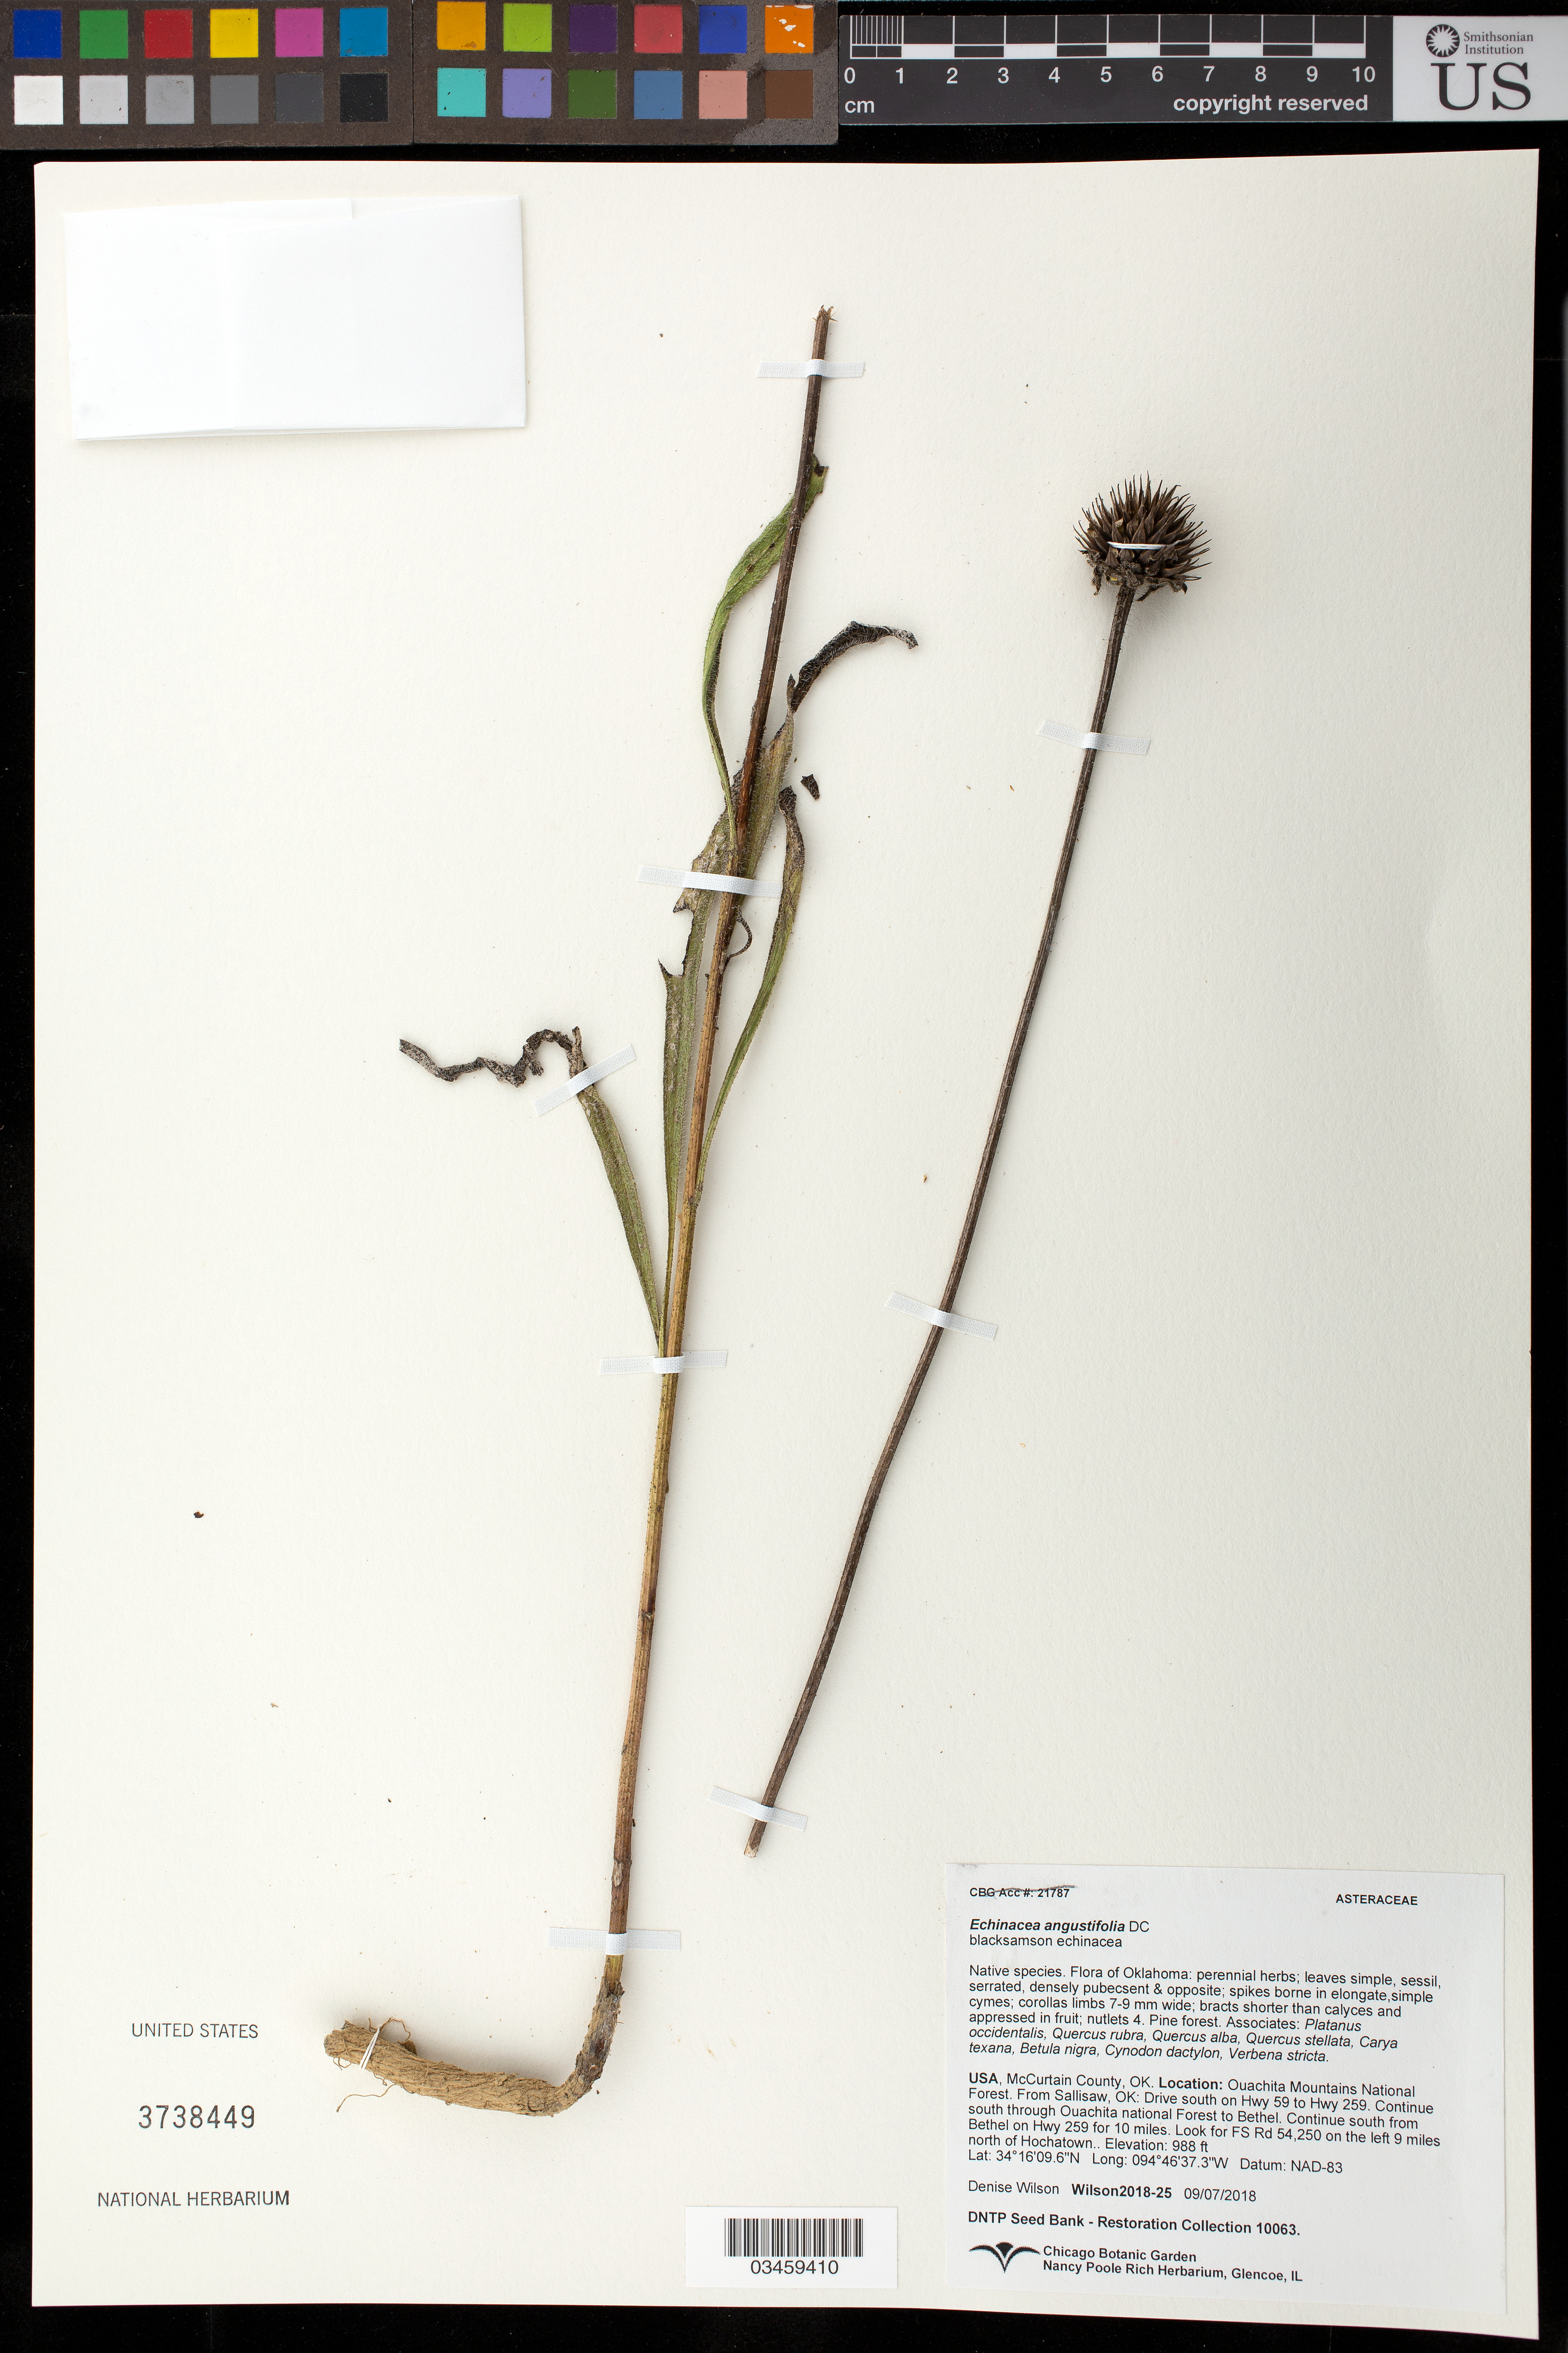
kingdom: Plantae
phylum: Tracheophyta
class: Magnoliopsida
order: Asterales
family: Asteraceae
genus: Echinacea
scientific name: Echinacea angustifolia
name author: DC.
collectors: D. Willson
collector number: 2018-25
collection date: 2018-09-07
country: United States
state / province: Oklahoma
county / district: Mccurtain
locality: Ouachita Mountains National Forest. From Sallisaw drive S on Hwy 59 to Hwy 259, continue S through Ouachita National Forest to Bethel on Hwy 259 for 10 mi., pull out on the left 9 mi. N of Hochatown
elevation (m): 301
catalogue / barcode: US 3738449